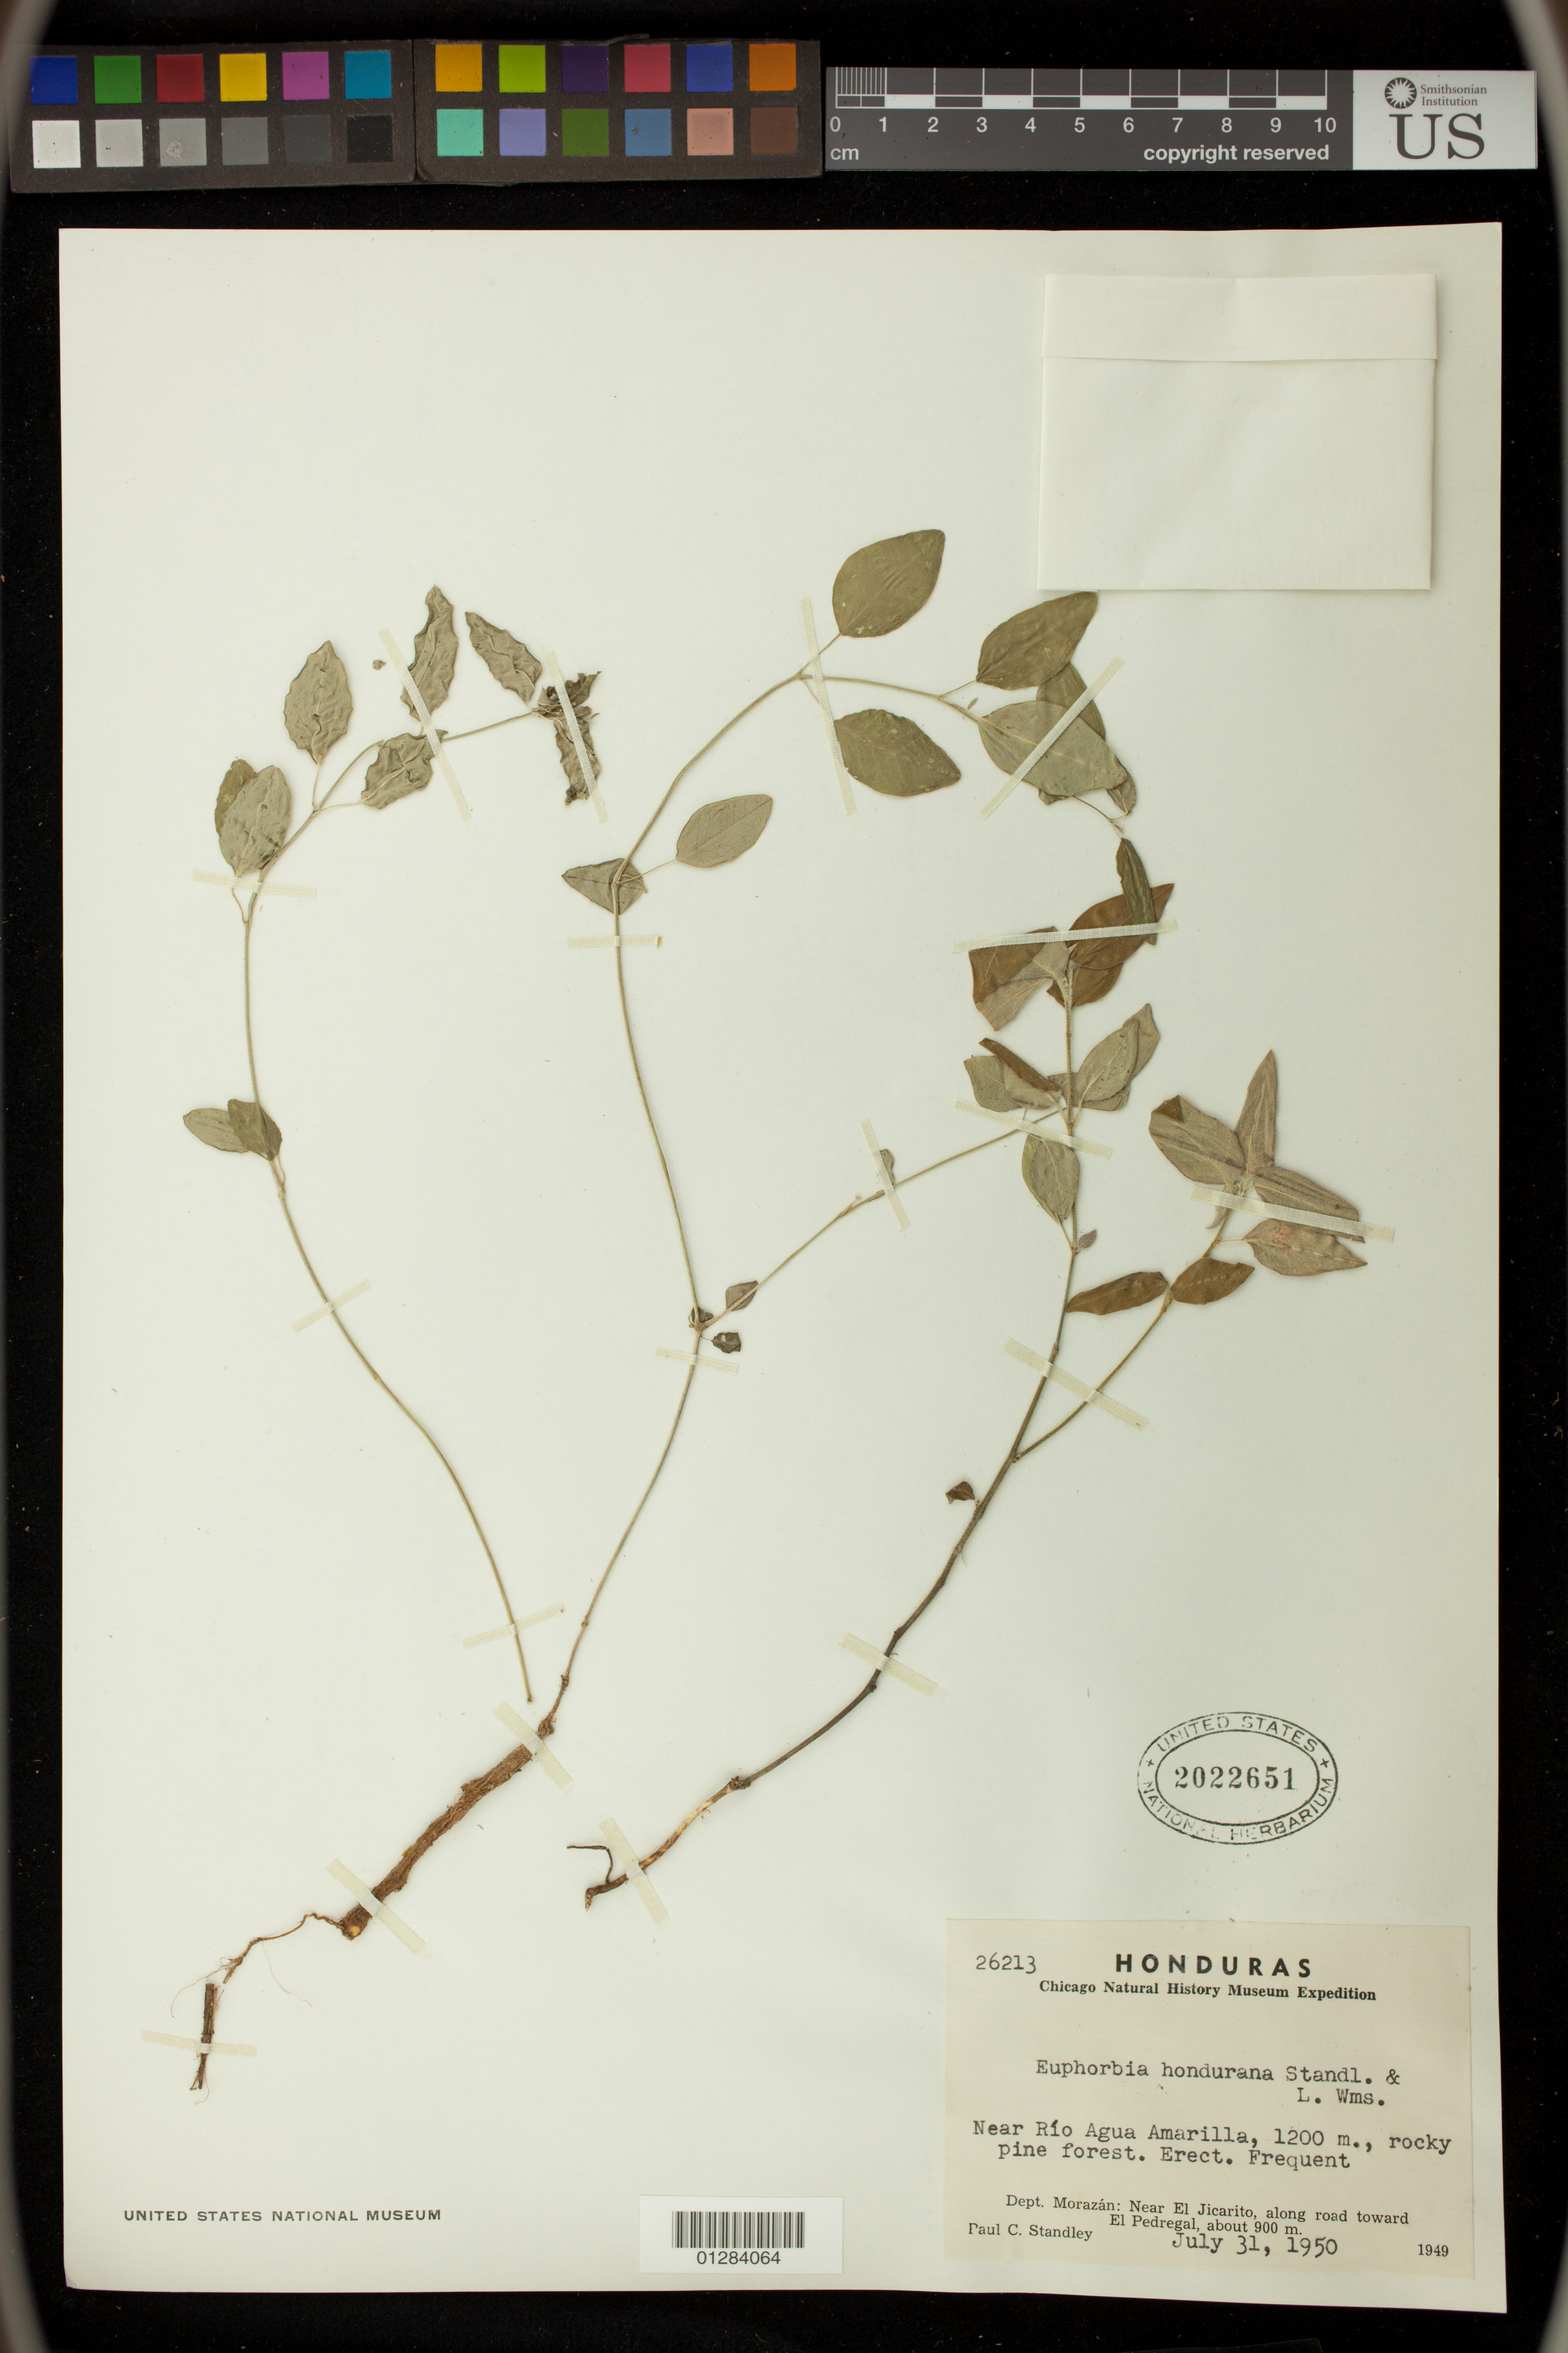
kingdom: Plantae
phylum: Tracheophyta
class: Magnoliopsida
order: Malpighiales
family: Euphorbiaceae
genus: Euphorbia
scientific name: Euphorbia hondurana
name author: Standl. & L.O. Williams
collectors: P. C. Standley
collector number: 26213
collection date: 1950-07-31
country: Honduras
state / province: Fco. Morazán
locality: Near El Jicarito, along road toward El Pedregal. Near Rio Agua Amarilla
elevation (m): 1200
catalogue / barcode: US 2022651